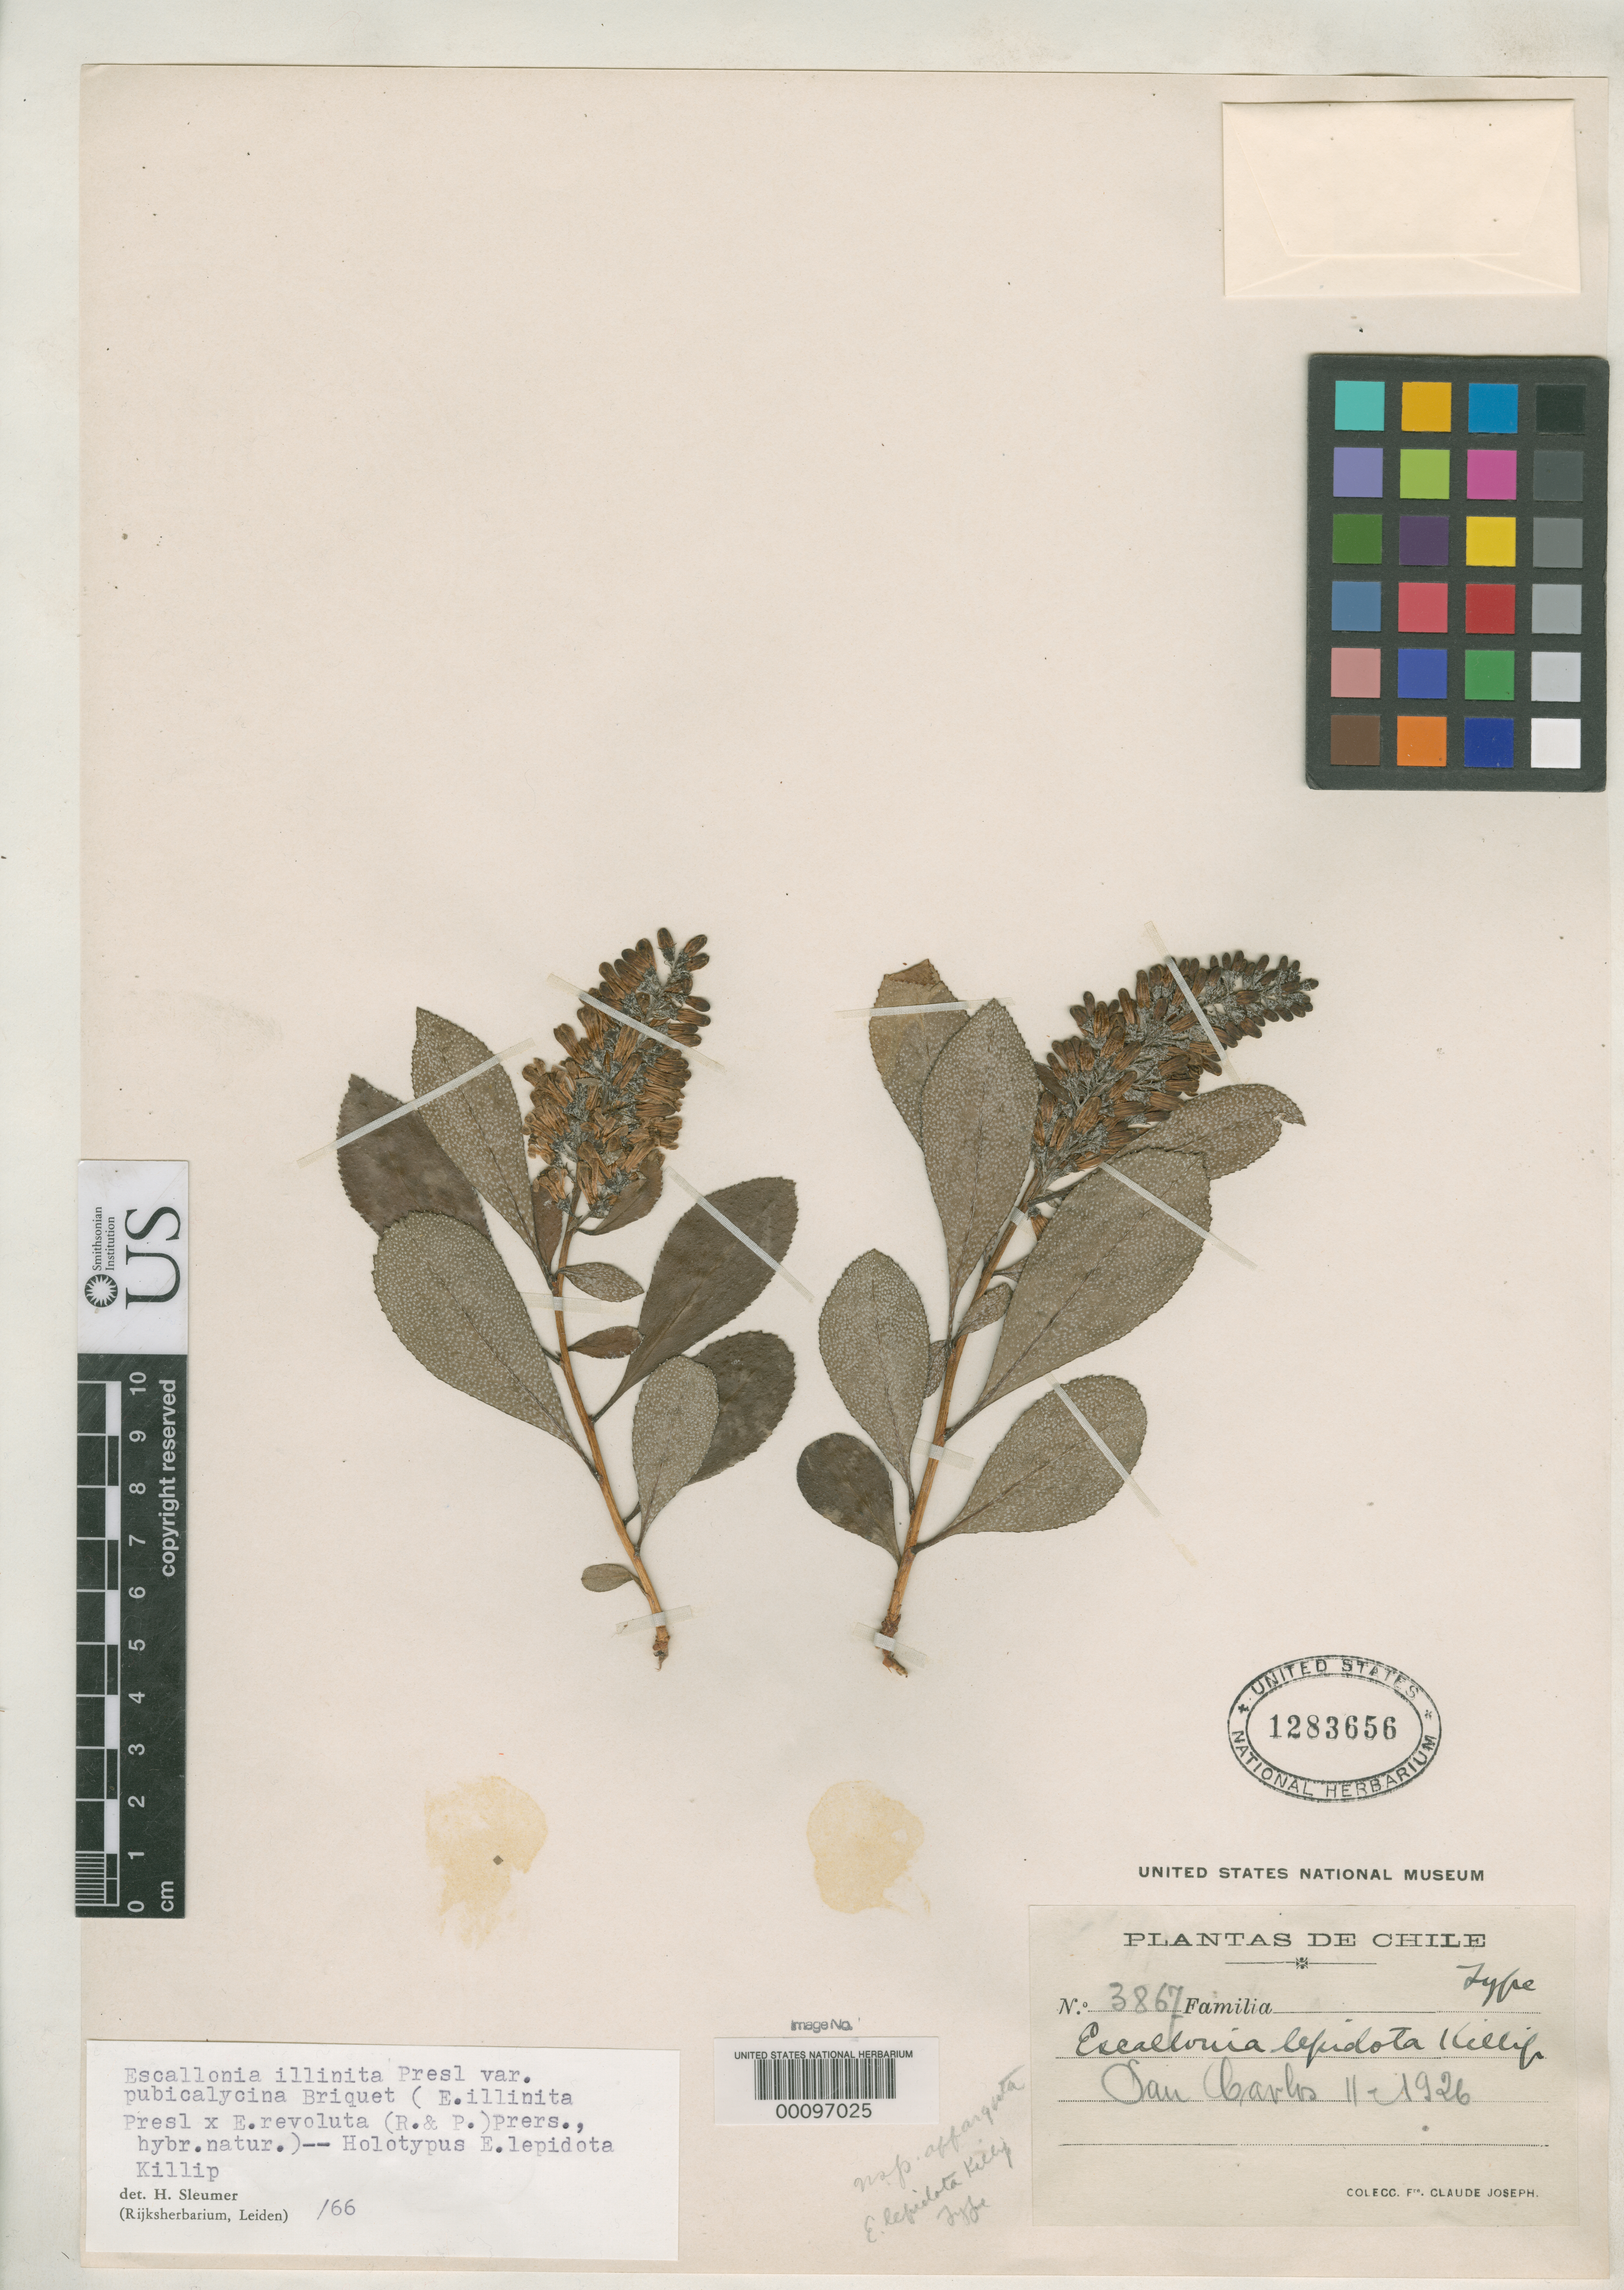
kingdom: Plantae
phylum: Tracheophyta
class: Magnoliopsida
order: Escalloniales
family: Escalloniaceae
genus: Escallonia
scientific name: Escallonia lepidota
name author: Killip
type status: Holotype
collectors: C. Joseph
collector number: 3867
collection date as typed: Feb 1926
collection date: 1926-02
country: Chile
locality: San Carlos.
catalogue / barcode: US 1283656